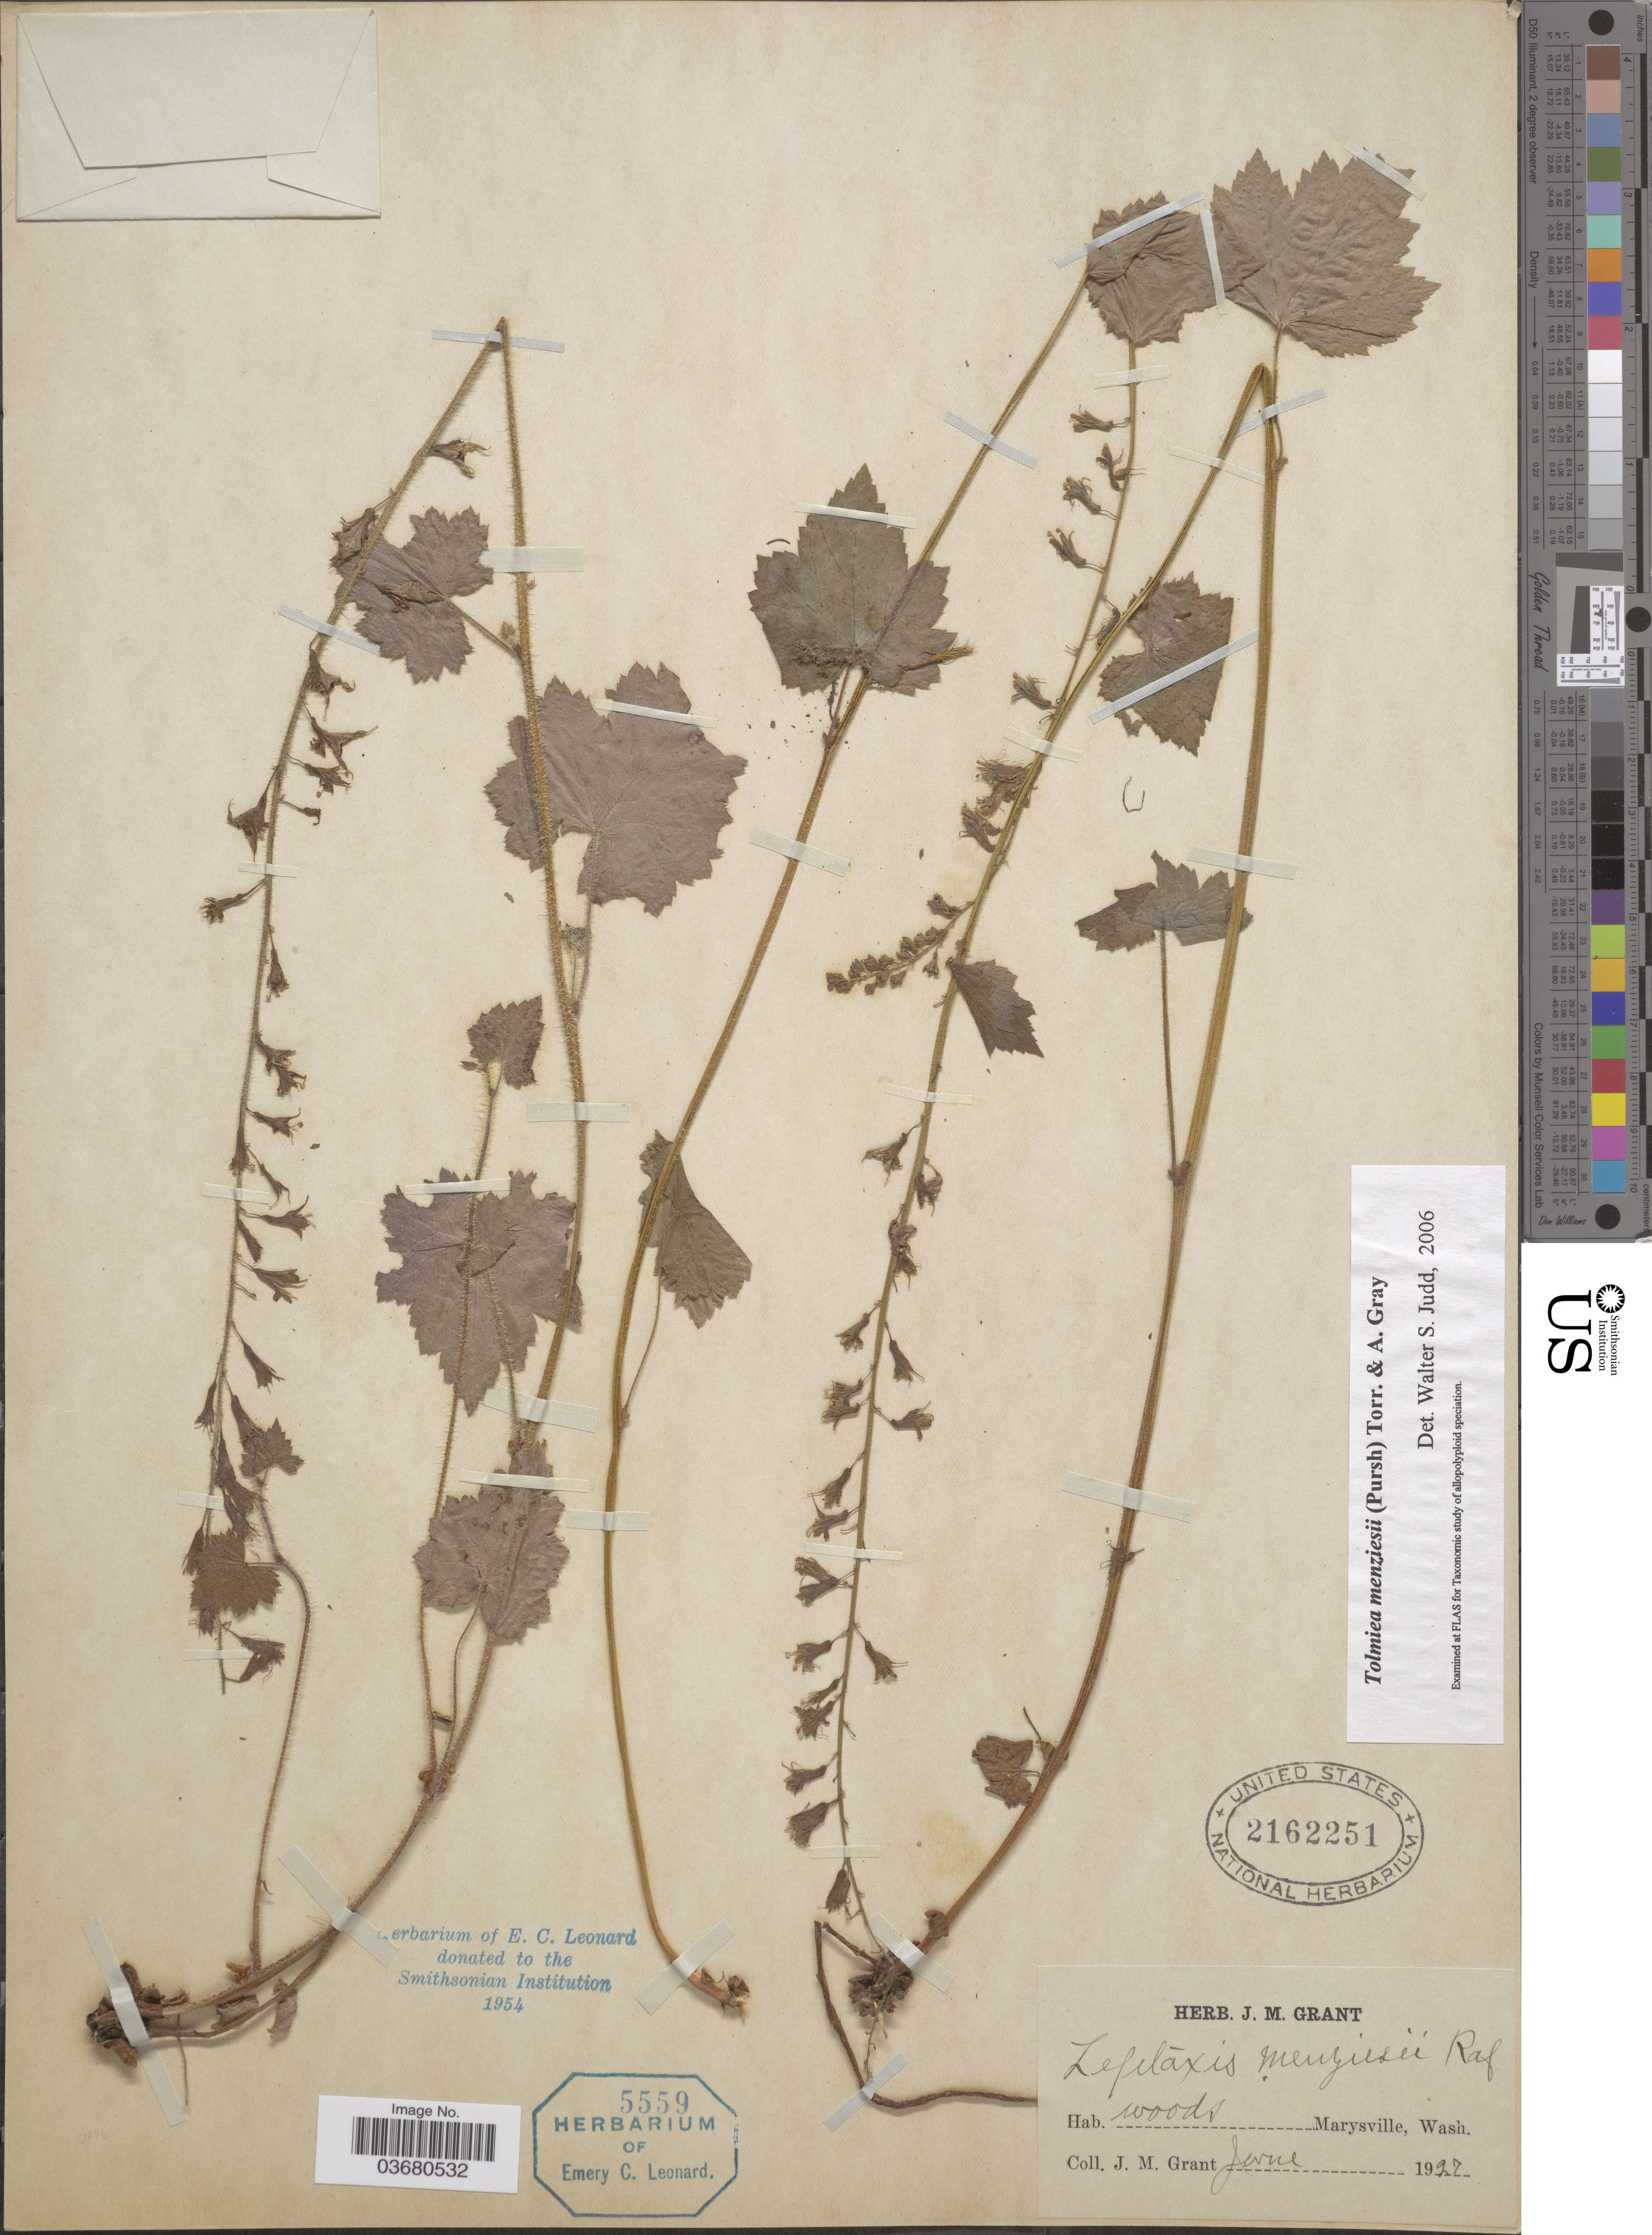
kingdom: Plantae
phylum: Tracheophyta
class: Magnoliopsida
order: Saxifragales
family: Saxifragaceae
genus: Tolmiea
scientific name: Tolmiea menziesii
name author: (Pursh) Torr. & A. Gray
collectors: J. M. Grant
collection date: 1927-06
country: United States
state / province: Washington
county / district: Snohomish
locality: Marysville.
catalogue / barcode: US 2162251